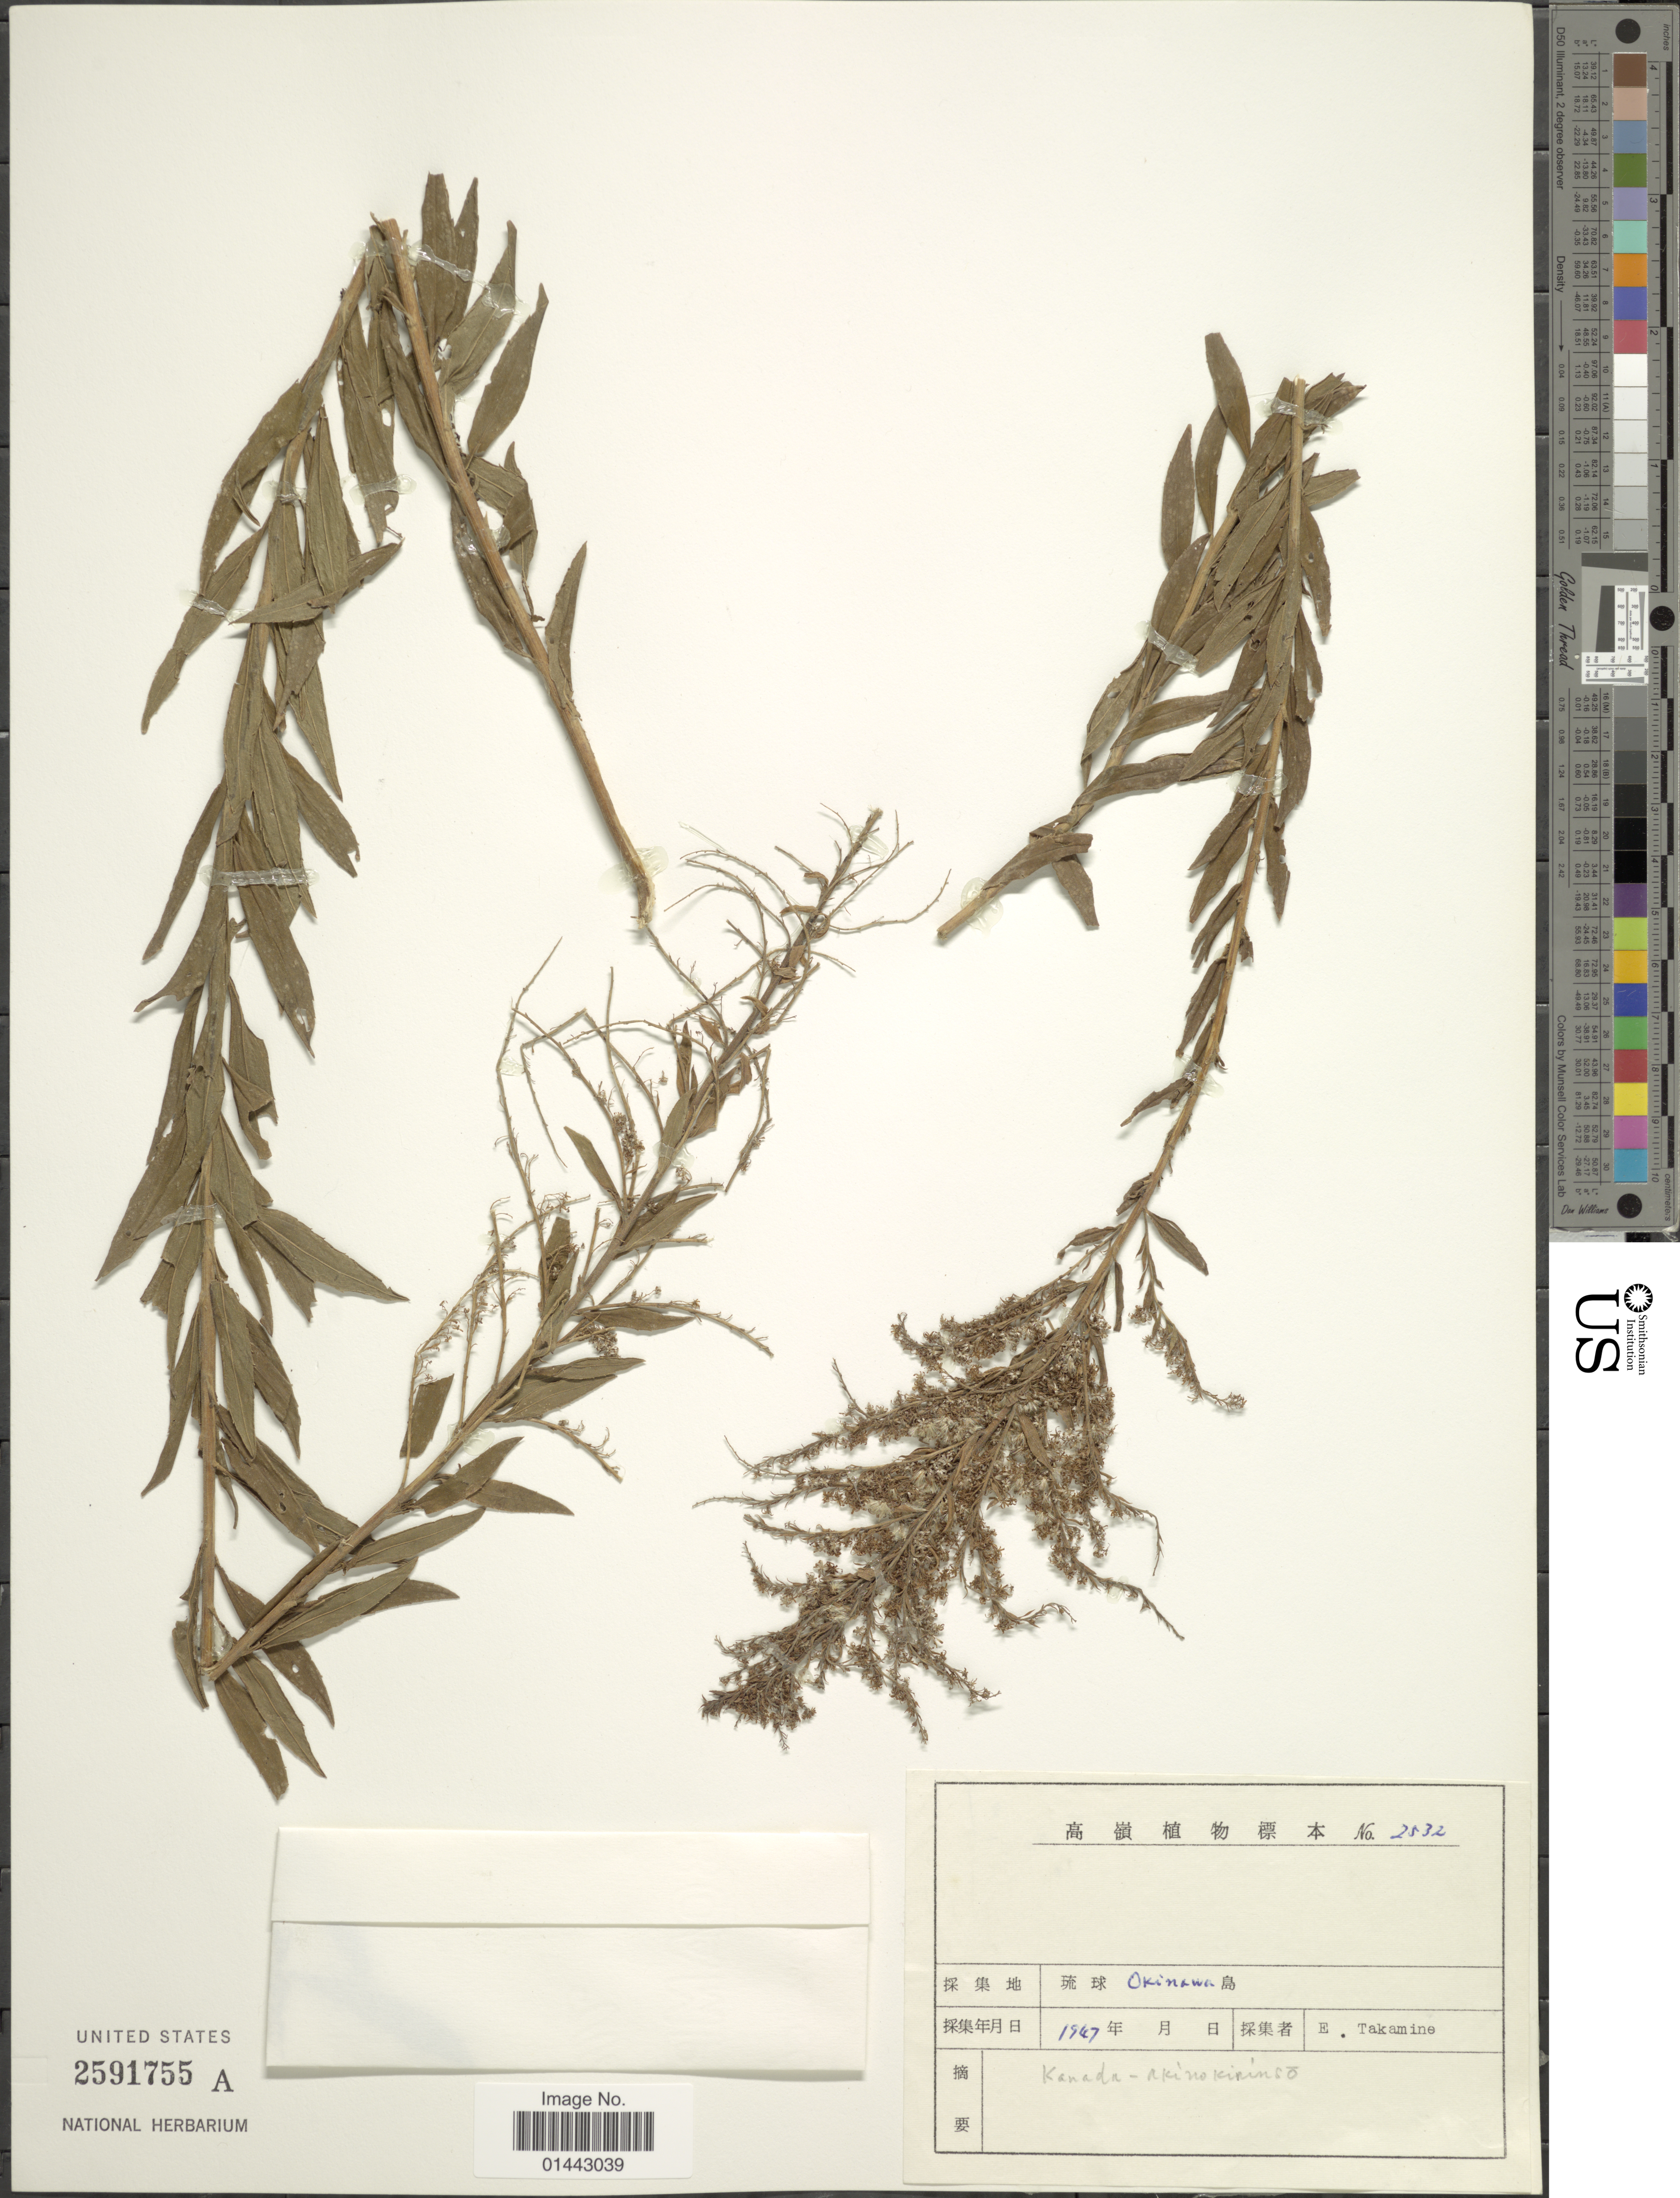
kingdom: Plantae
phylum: Tracheophyta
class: Magnoliopsida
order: Asterales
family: Asteraceae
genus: Erigeron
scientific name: Erigeron canadensis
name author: L.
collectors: E. Takamine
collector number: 2532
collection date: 1947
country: Japan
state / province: Okinawa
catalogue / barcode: US 2591755A